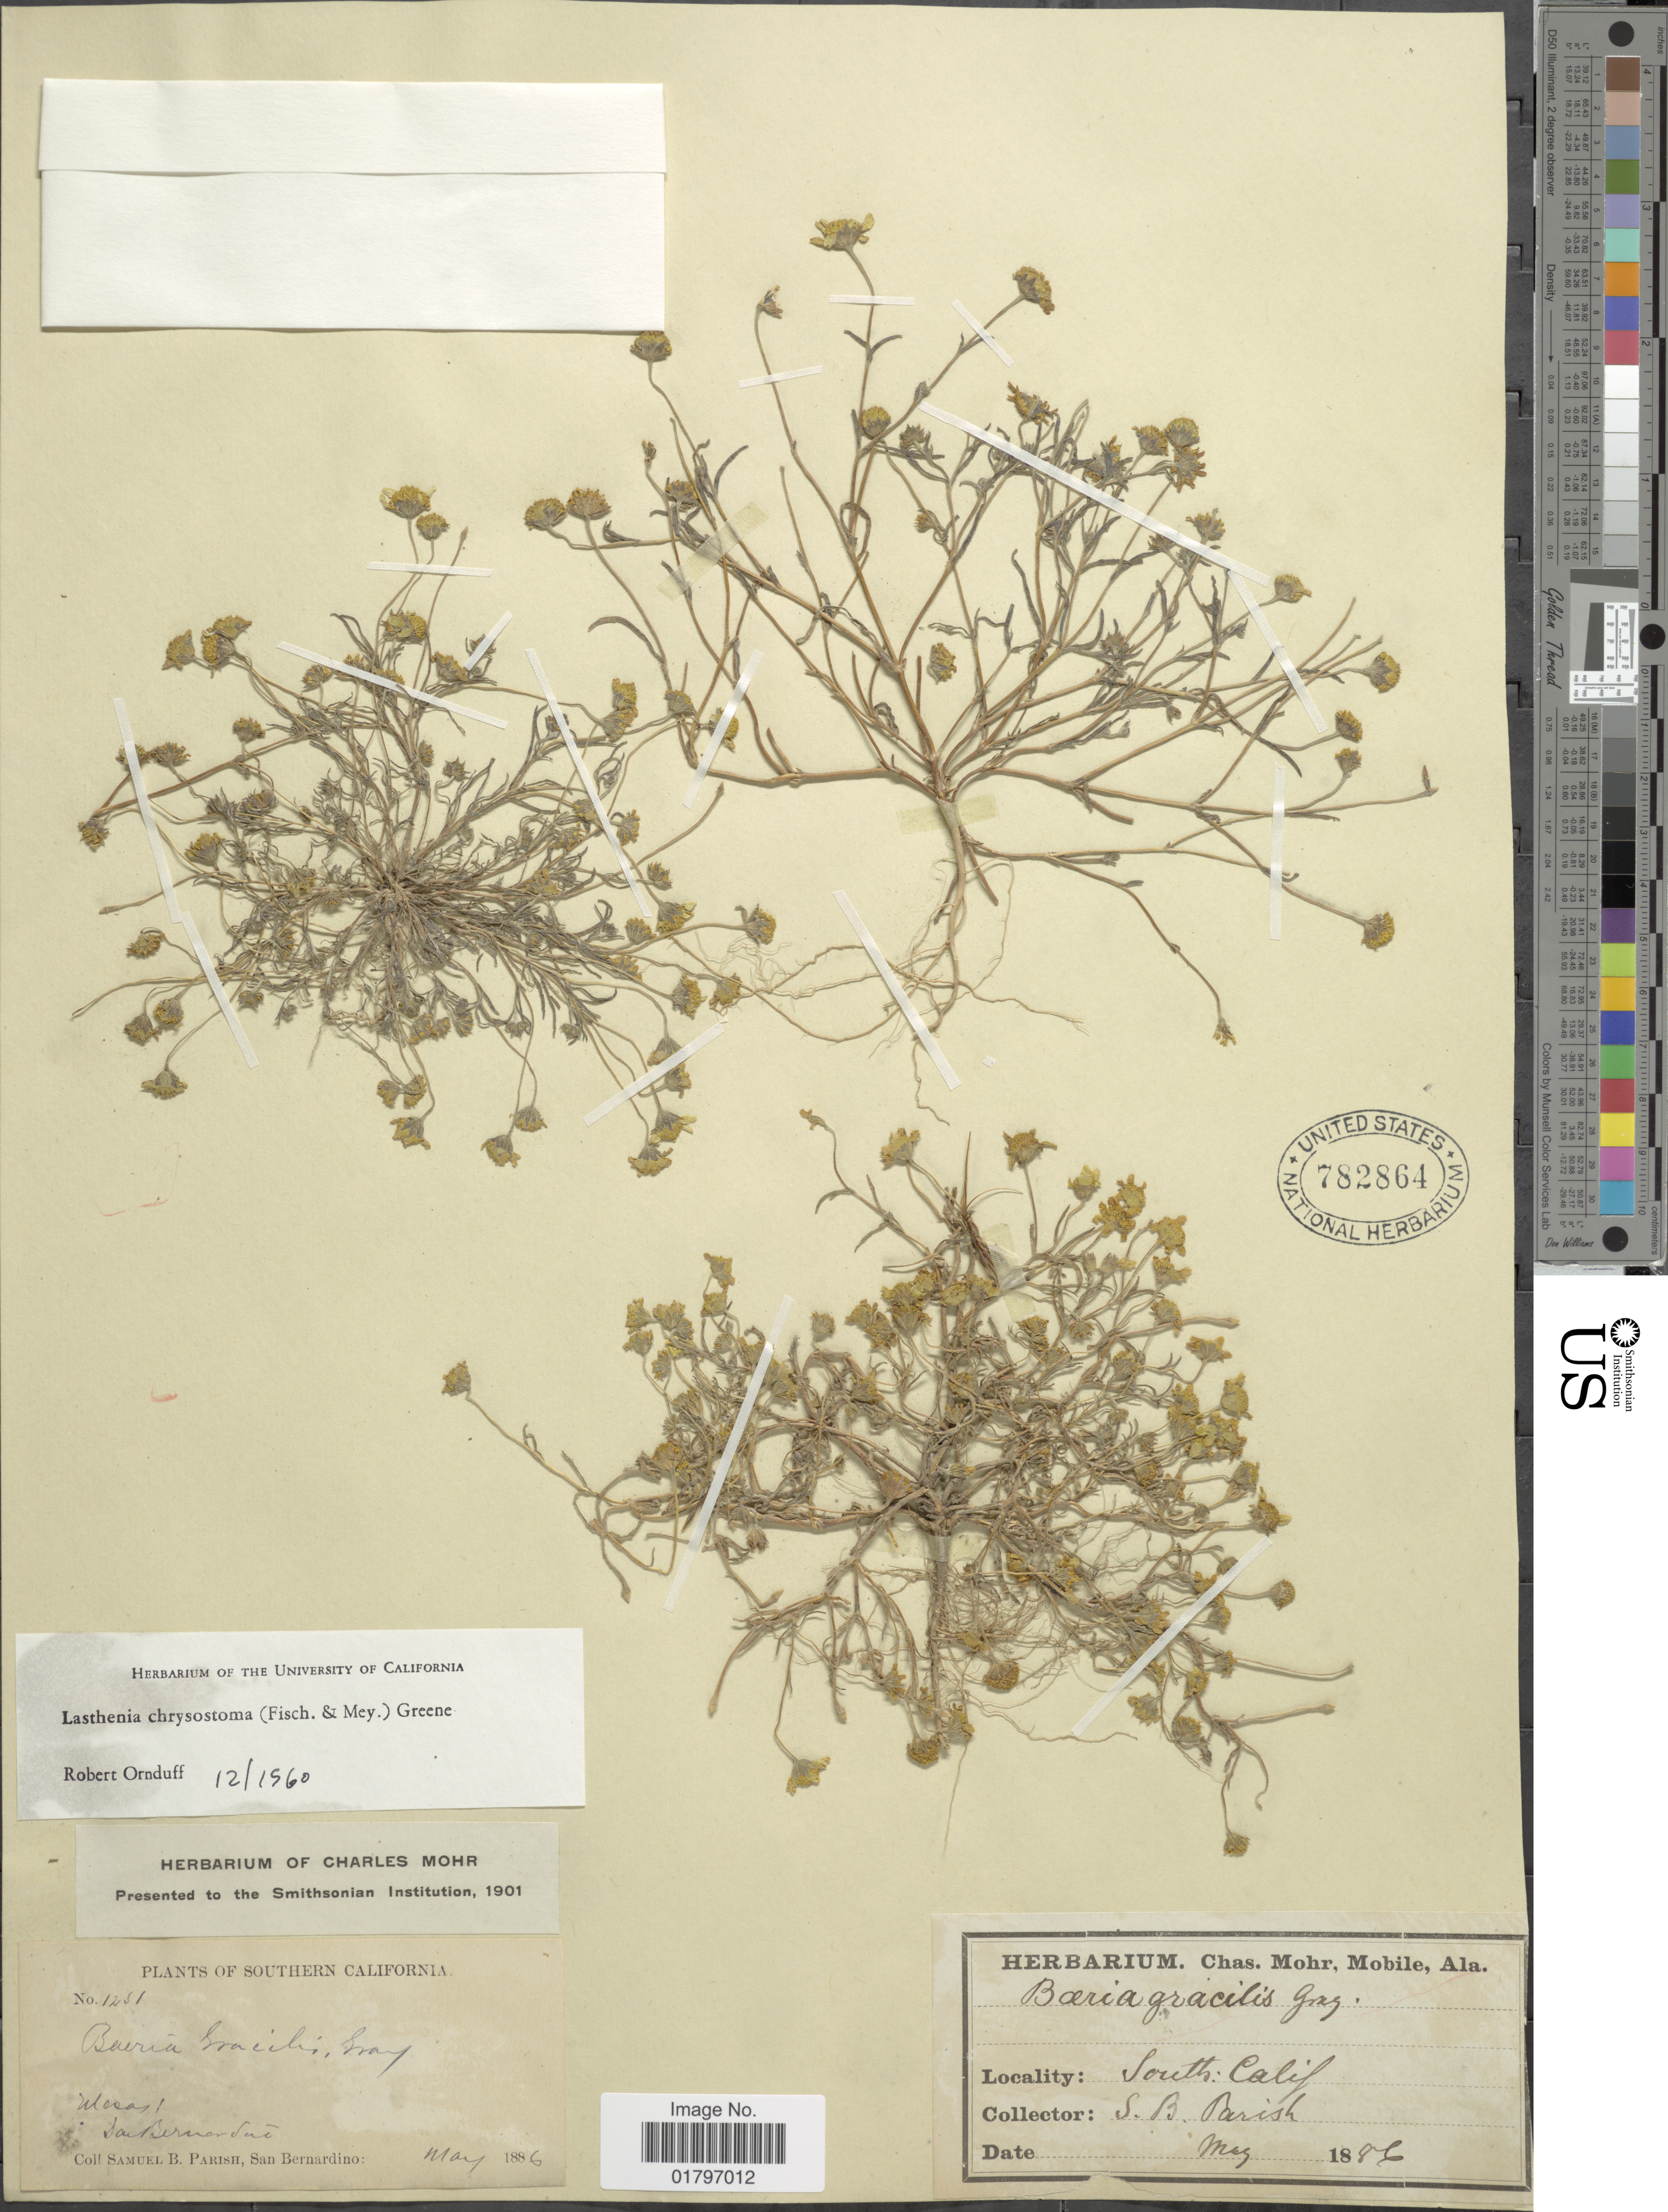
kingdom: Plantae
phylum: Tracheophyta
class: Magnoliopsida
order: Asterales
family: Asteraceae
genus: Lasthenia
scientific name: Lasthenia chrysostoma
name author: (Fisch. & C.A. Mey.) Greene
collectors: S. B. Parish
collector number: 1251*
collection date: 1886-05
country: United States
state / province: California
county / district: San Bernardino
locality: Southern California. Mesas, San Bernardino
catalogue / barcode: US 782864